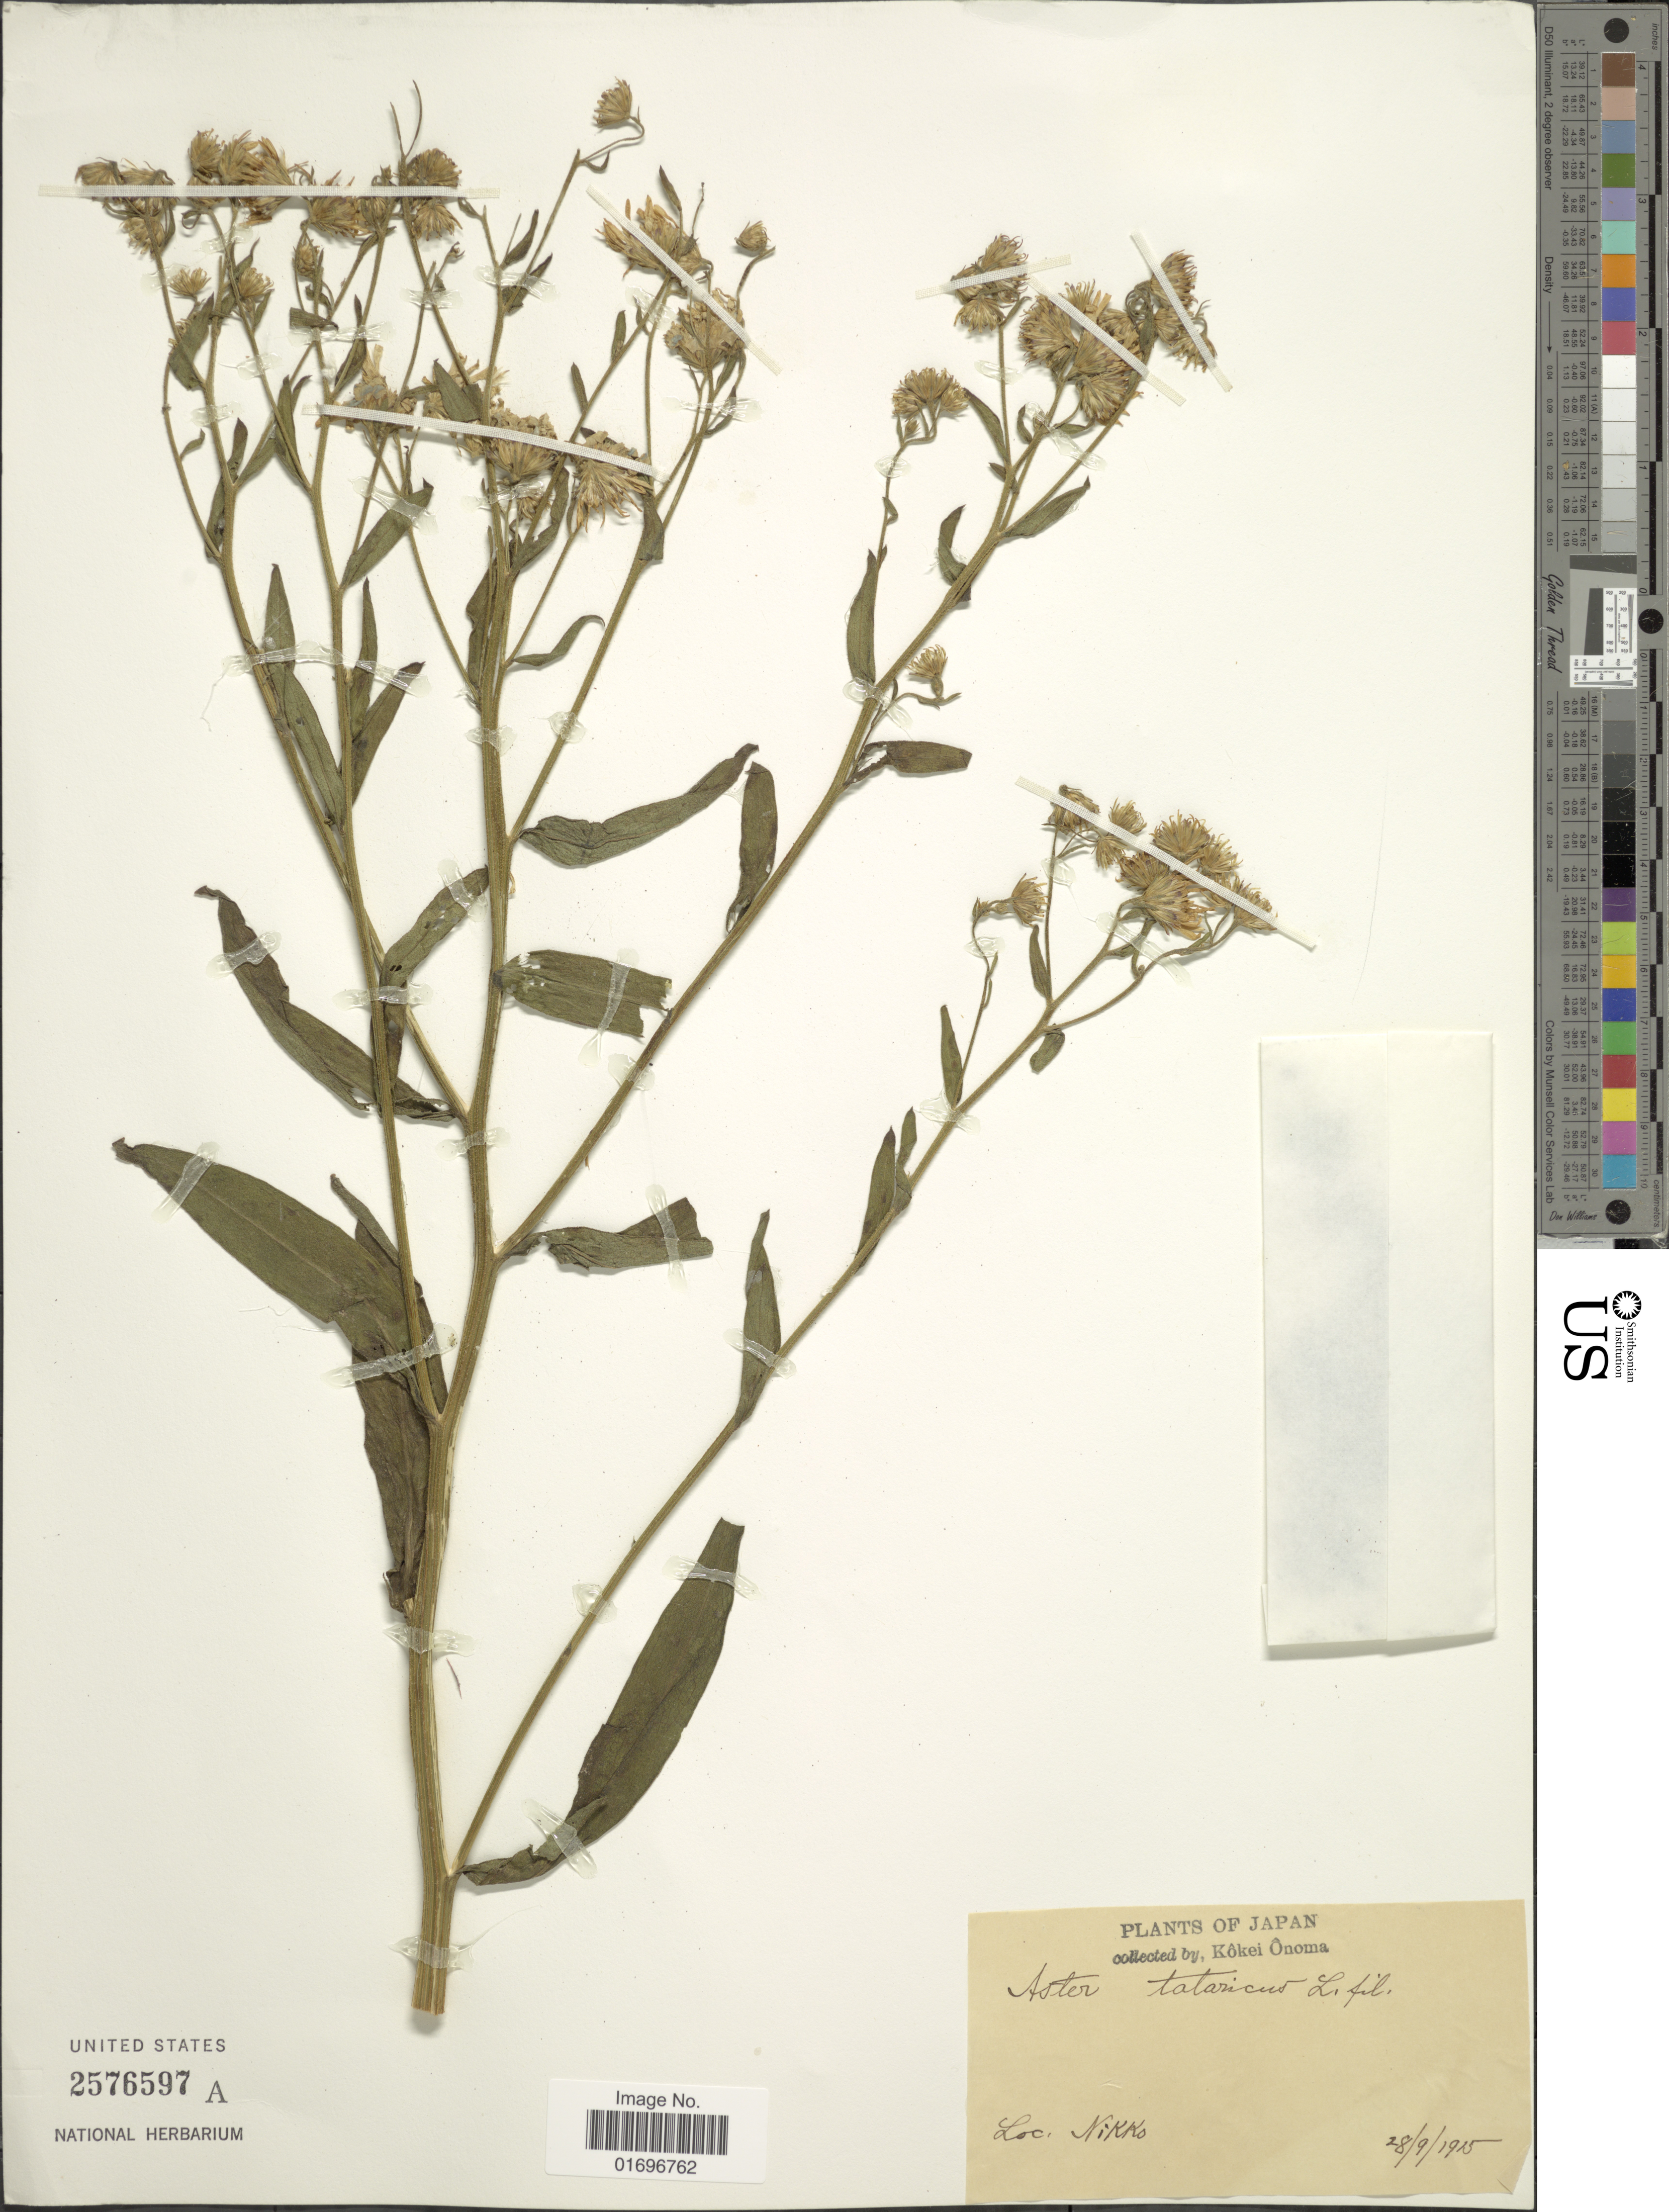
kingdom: Plantae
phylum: Tracheophyta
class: Magnoliopsida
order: Asterales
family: Asteraceae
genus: Aster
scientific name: Aster tataricus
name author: L. f.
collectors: K. Onoma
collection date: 1915-09-28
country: Japan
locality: Nikko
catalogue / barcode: US 2576597A